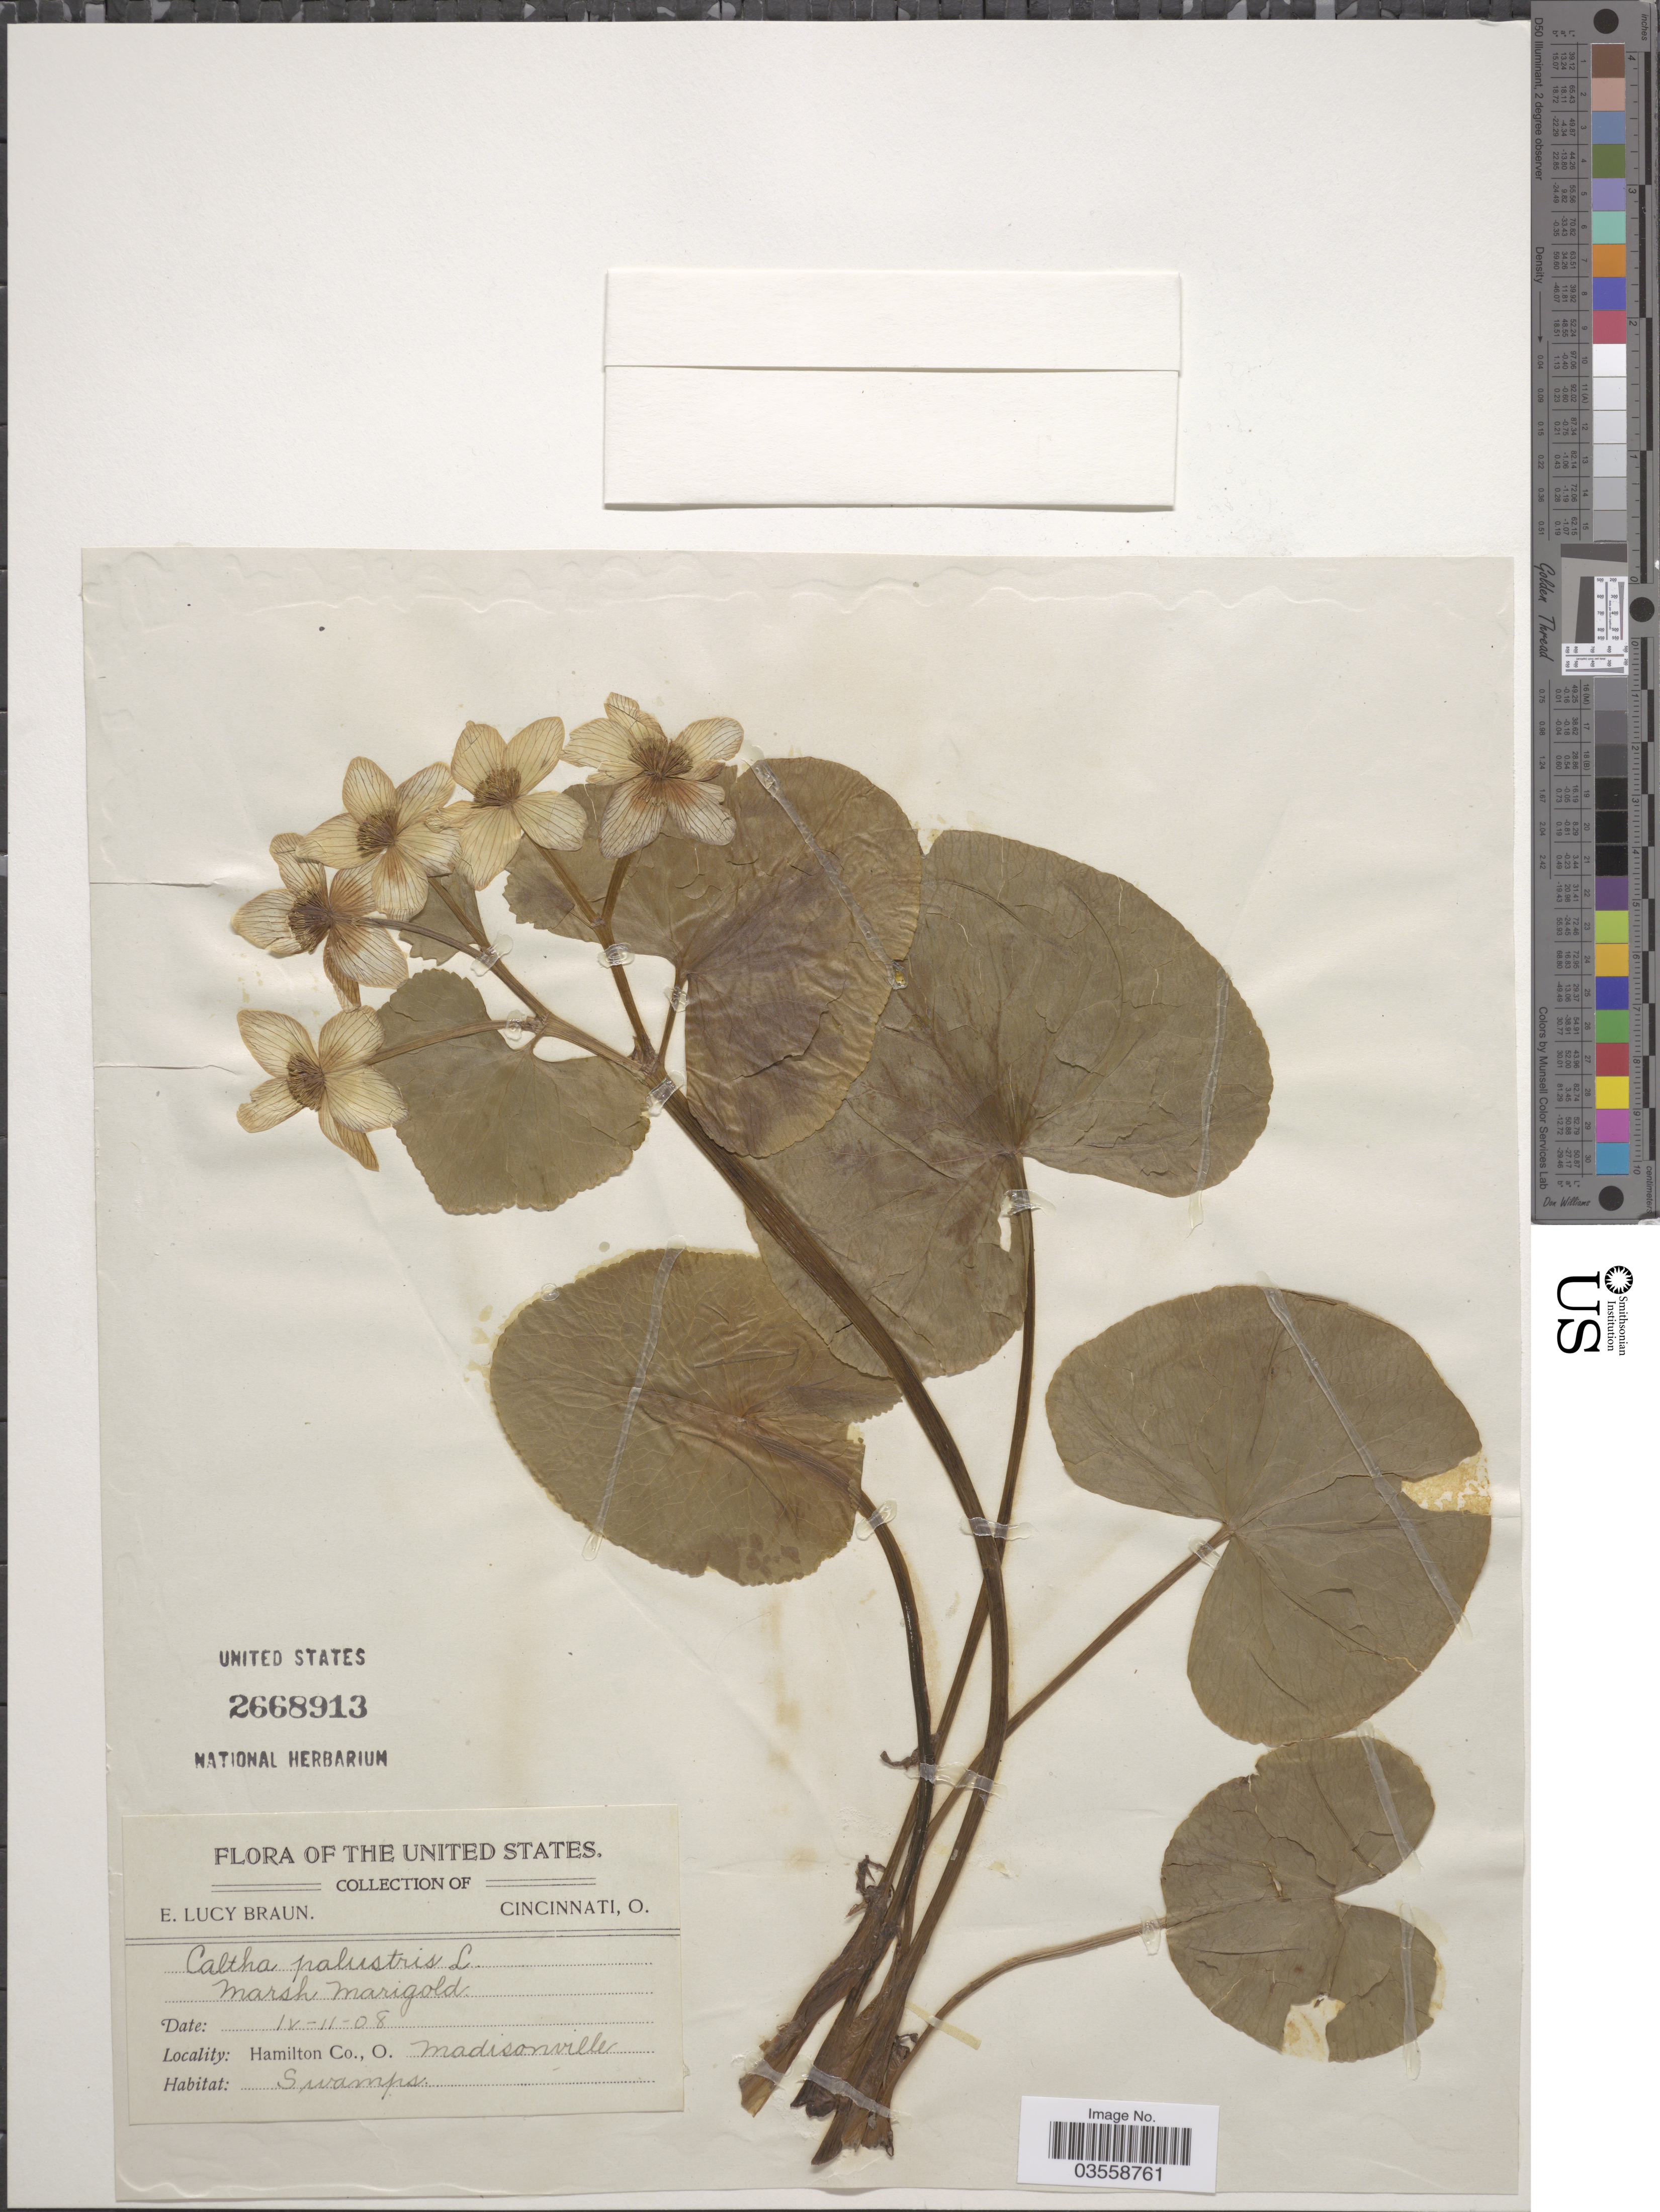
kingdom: Plantae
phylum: Tracheophyta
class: Magnoliopsida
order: Ranunculales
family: Ranunculaceae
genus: Caltha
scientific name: Caltha palustris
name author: L.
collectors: E. L. Braun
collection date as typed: Transcribed d/m/y: 11/4/8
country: United States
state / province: Ohio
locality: Hamilton Co. Madisonville.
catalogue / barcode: US 2668913